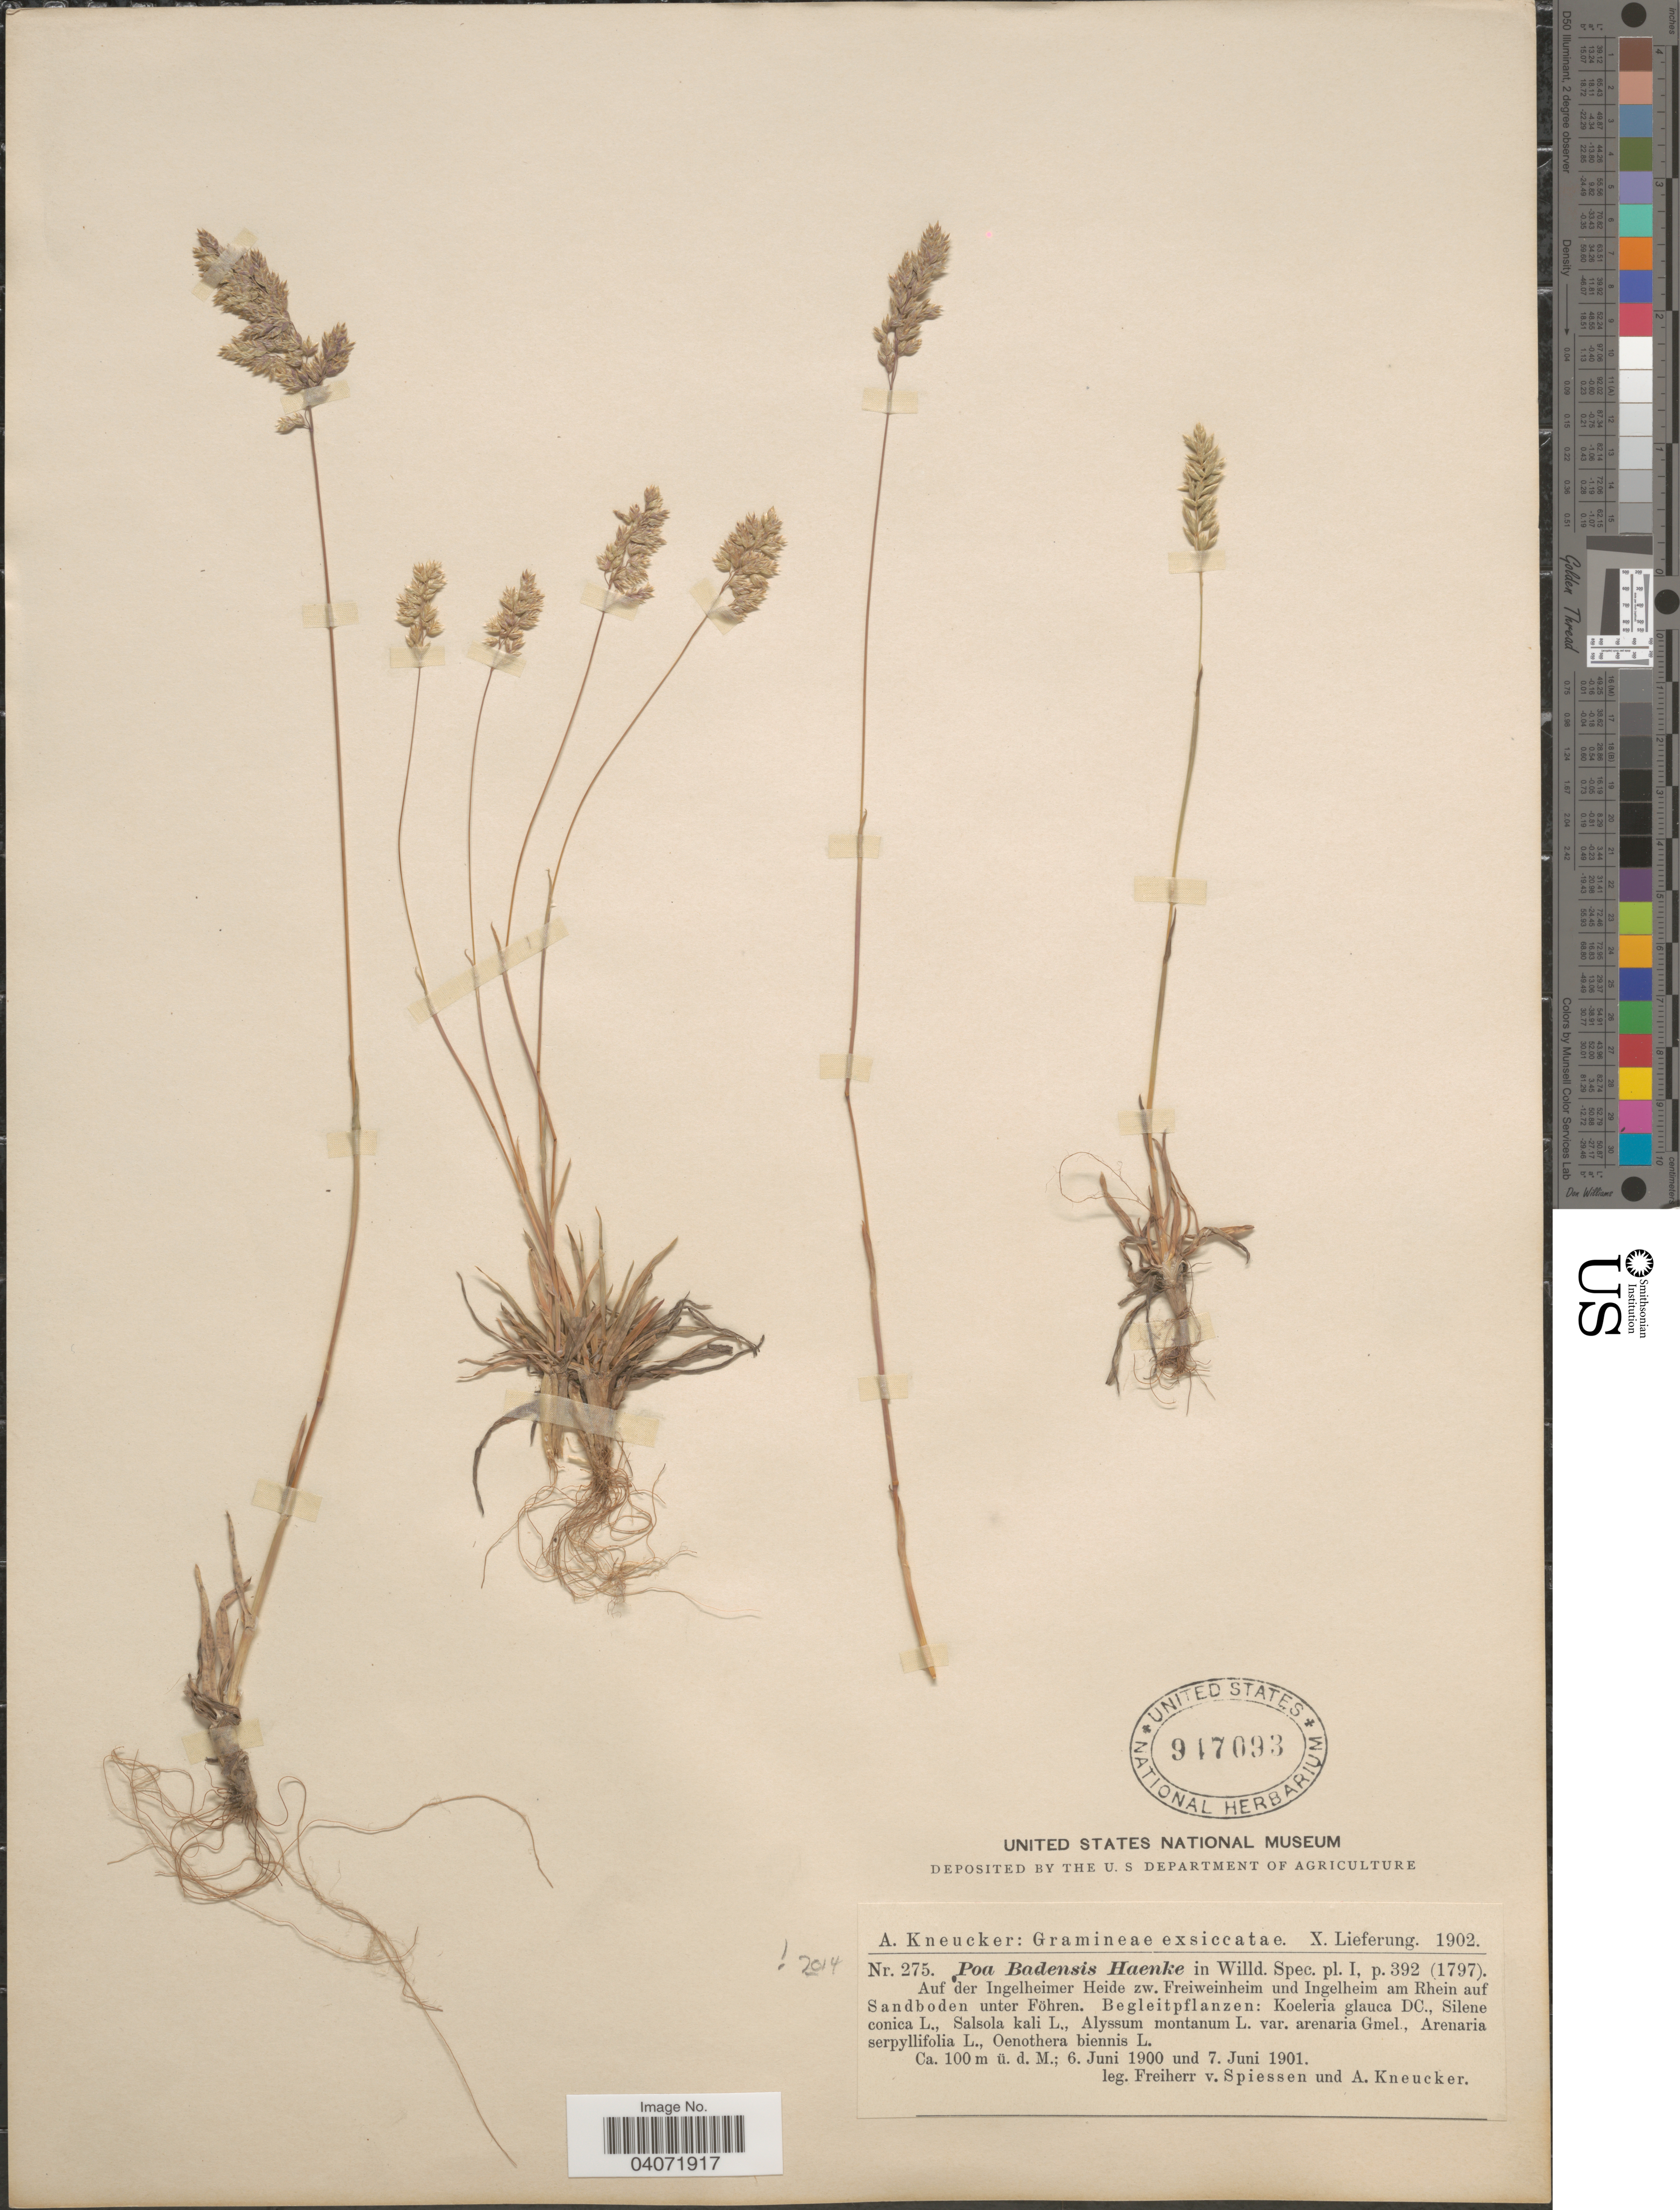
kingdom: Plantae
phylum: Tracheophyta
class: Liliopsida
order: Poales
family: Poaceae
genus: Poa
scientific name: Poa badensis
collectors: F. Spiessen & A. Kneucker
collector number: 275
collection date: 1900-06-06/1901-06-07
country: Germany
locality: Auf der Ingelheimer Heide zw. Freimeinheim und Ingelheim am Rhein auf Sandboden unter Föhren.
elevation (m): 100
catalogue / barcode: US 947093